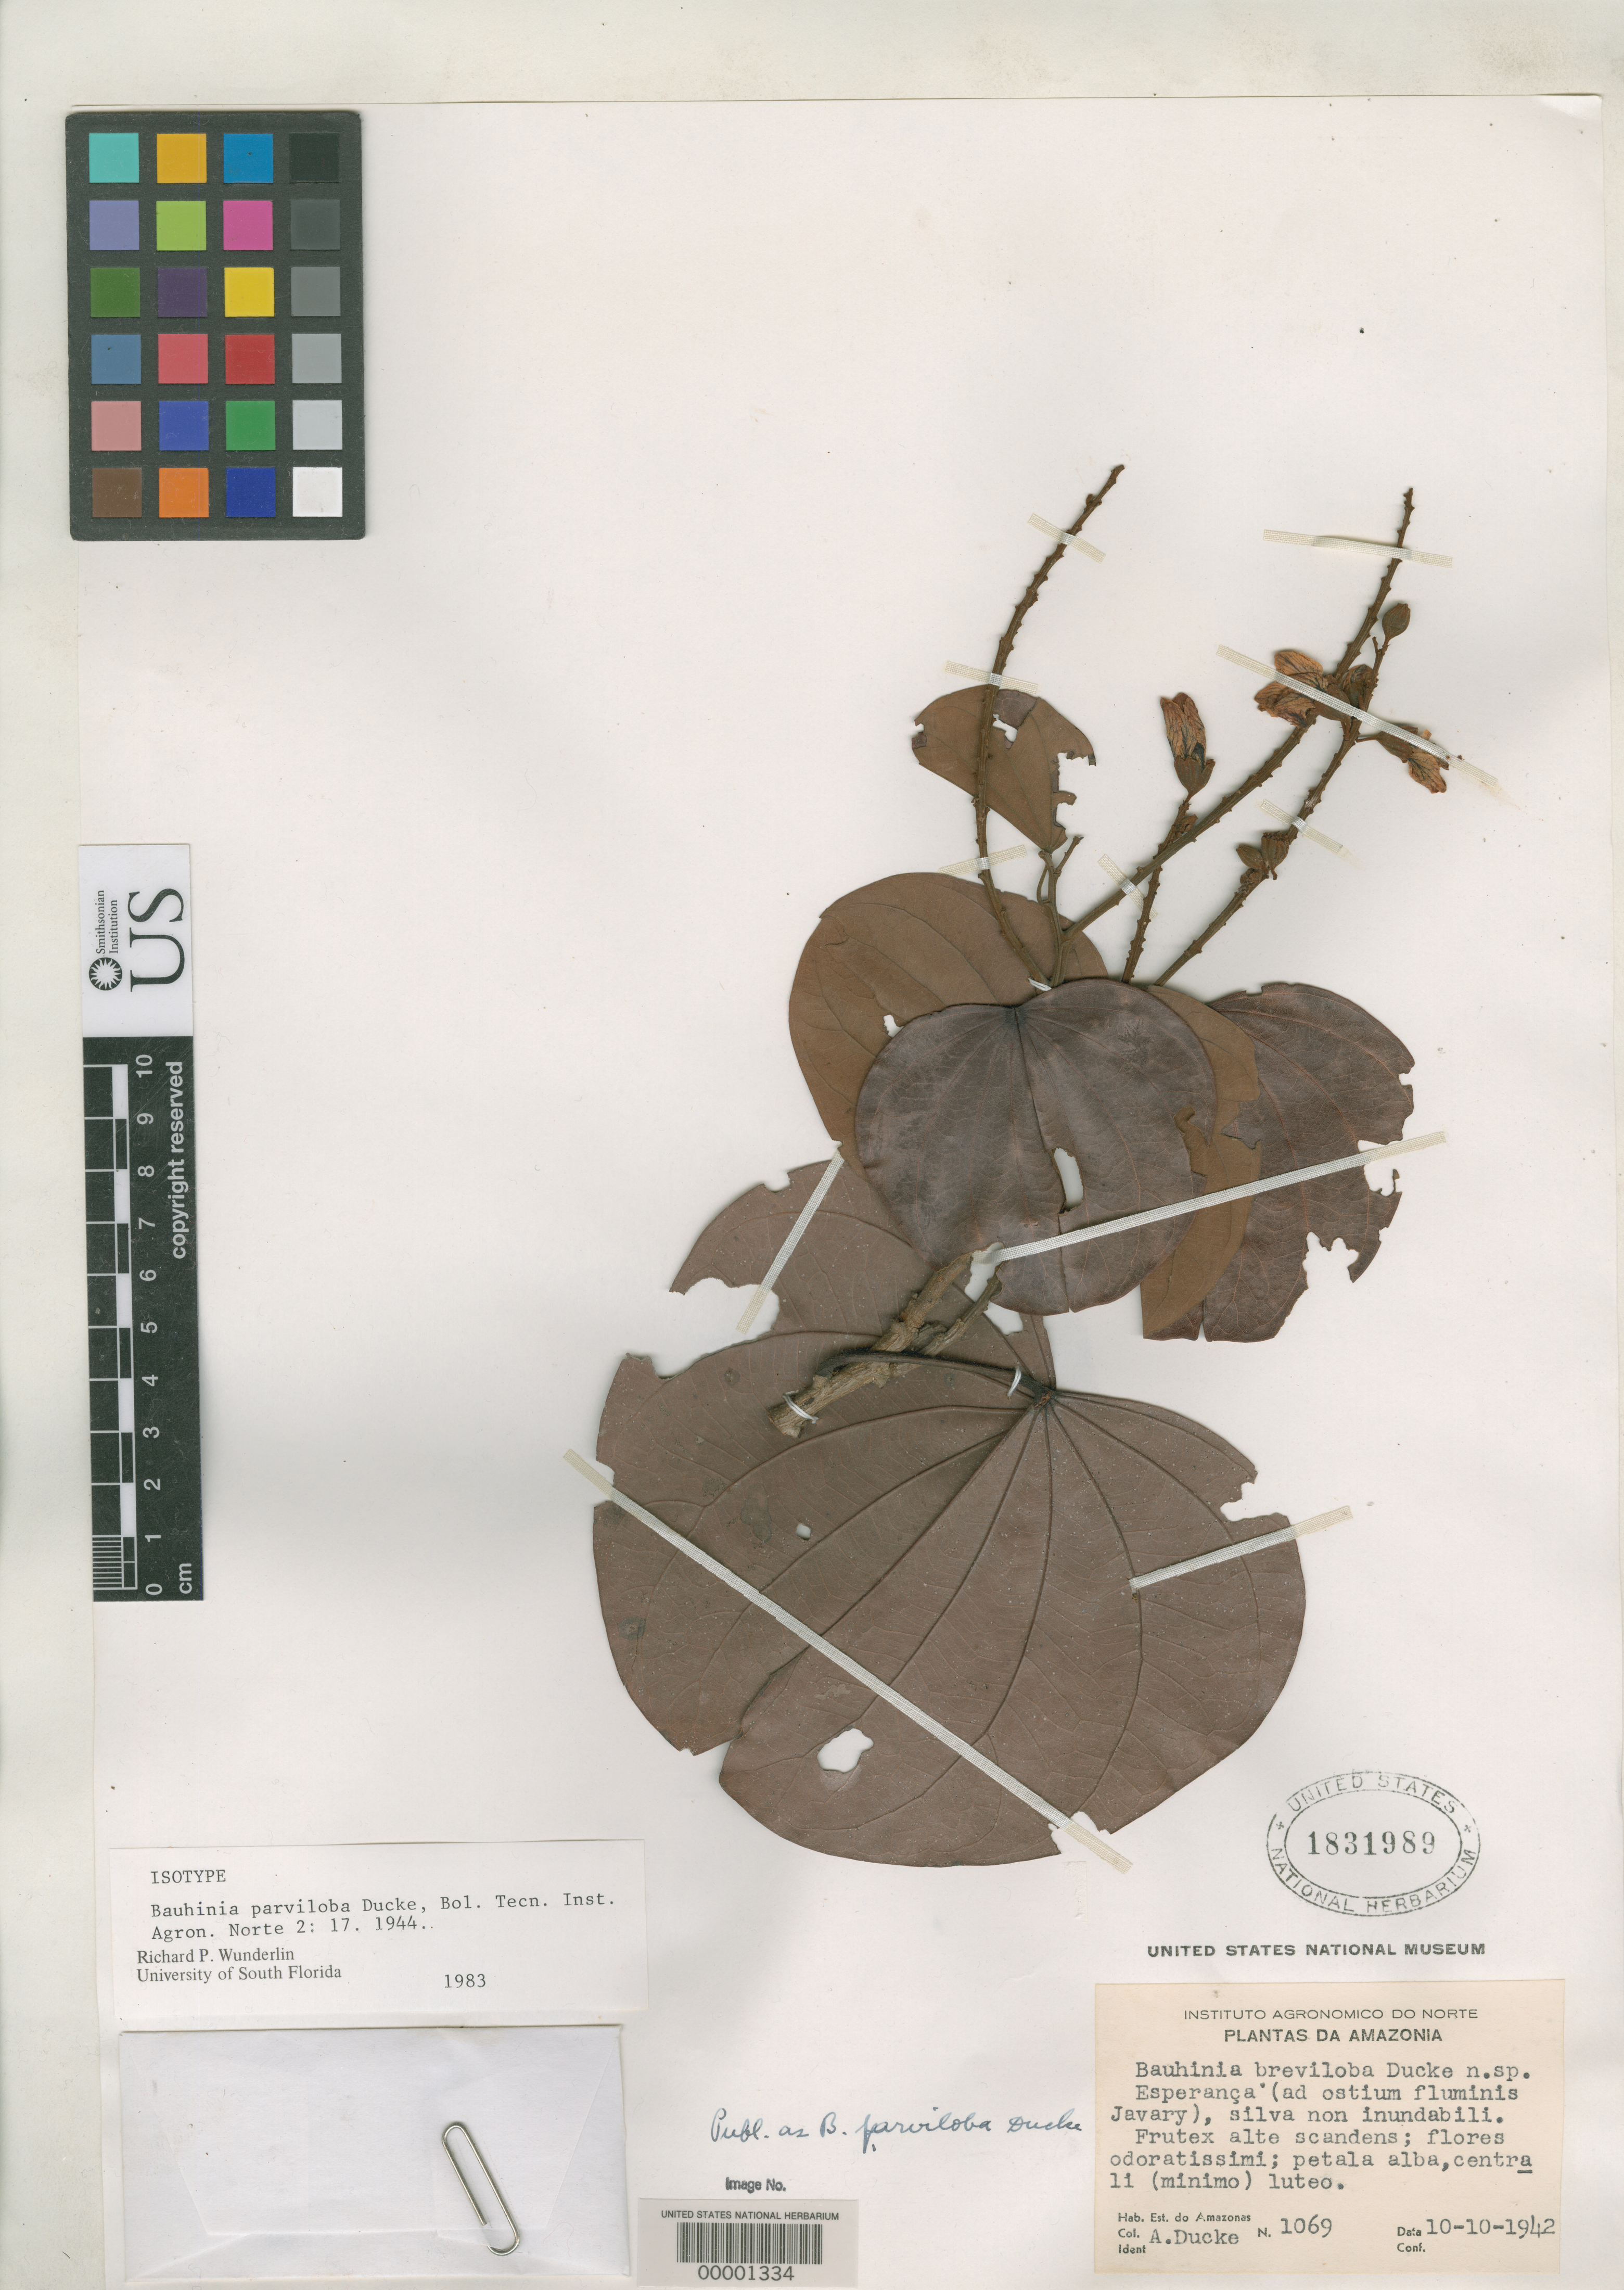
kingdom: Plantae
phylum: Tracheophyta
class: Magnoliopsida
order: Fabales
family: Fabaceae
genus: Bauhinia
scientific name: Bauhinia parviloba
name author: Ducke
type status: Isotype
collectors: A. Ducke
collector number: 1069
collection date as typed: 10 Oct 1942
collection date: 1942-10-10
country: Brazil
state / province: Amazonas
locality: Esperanca.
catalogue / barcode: US 1831989